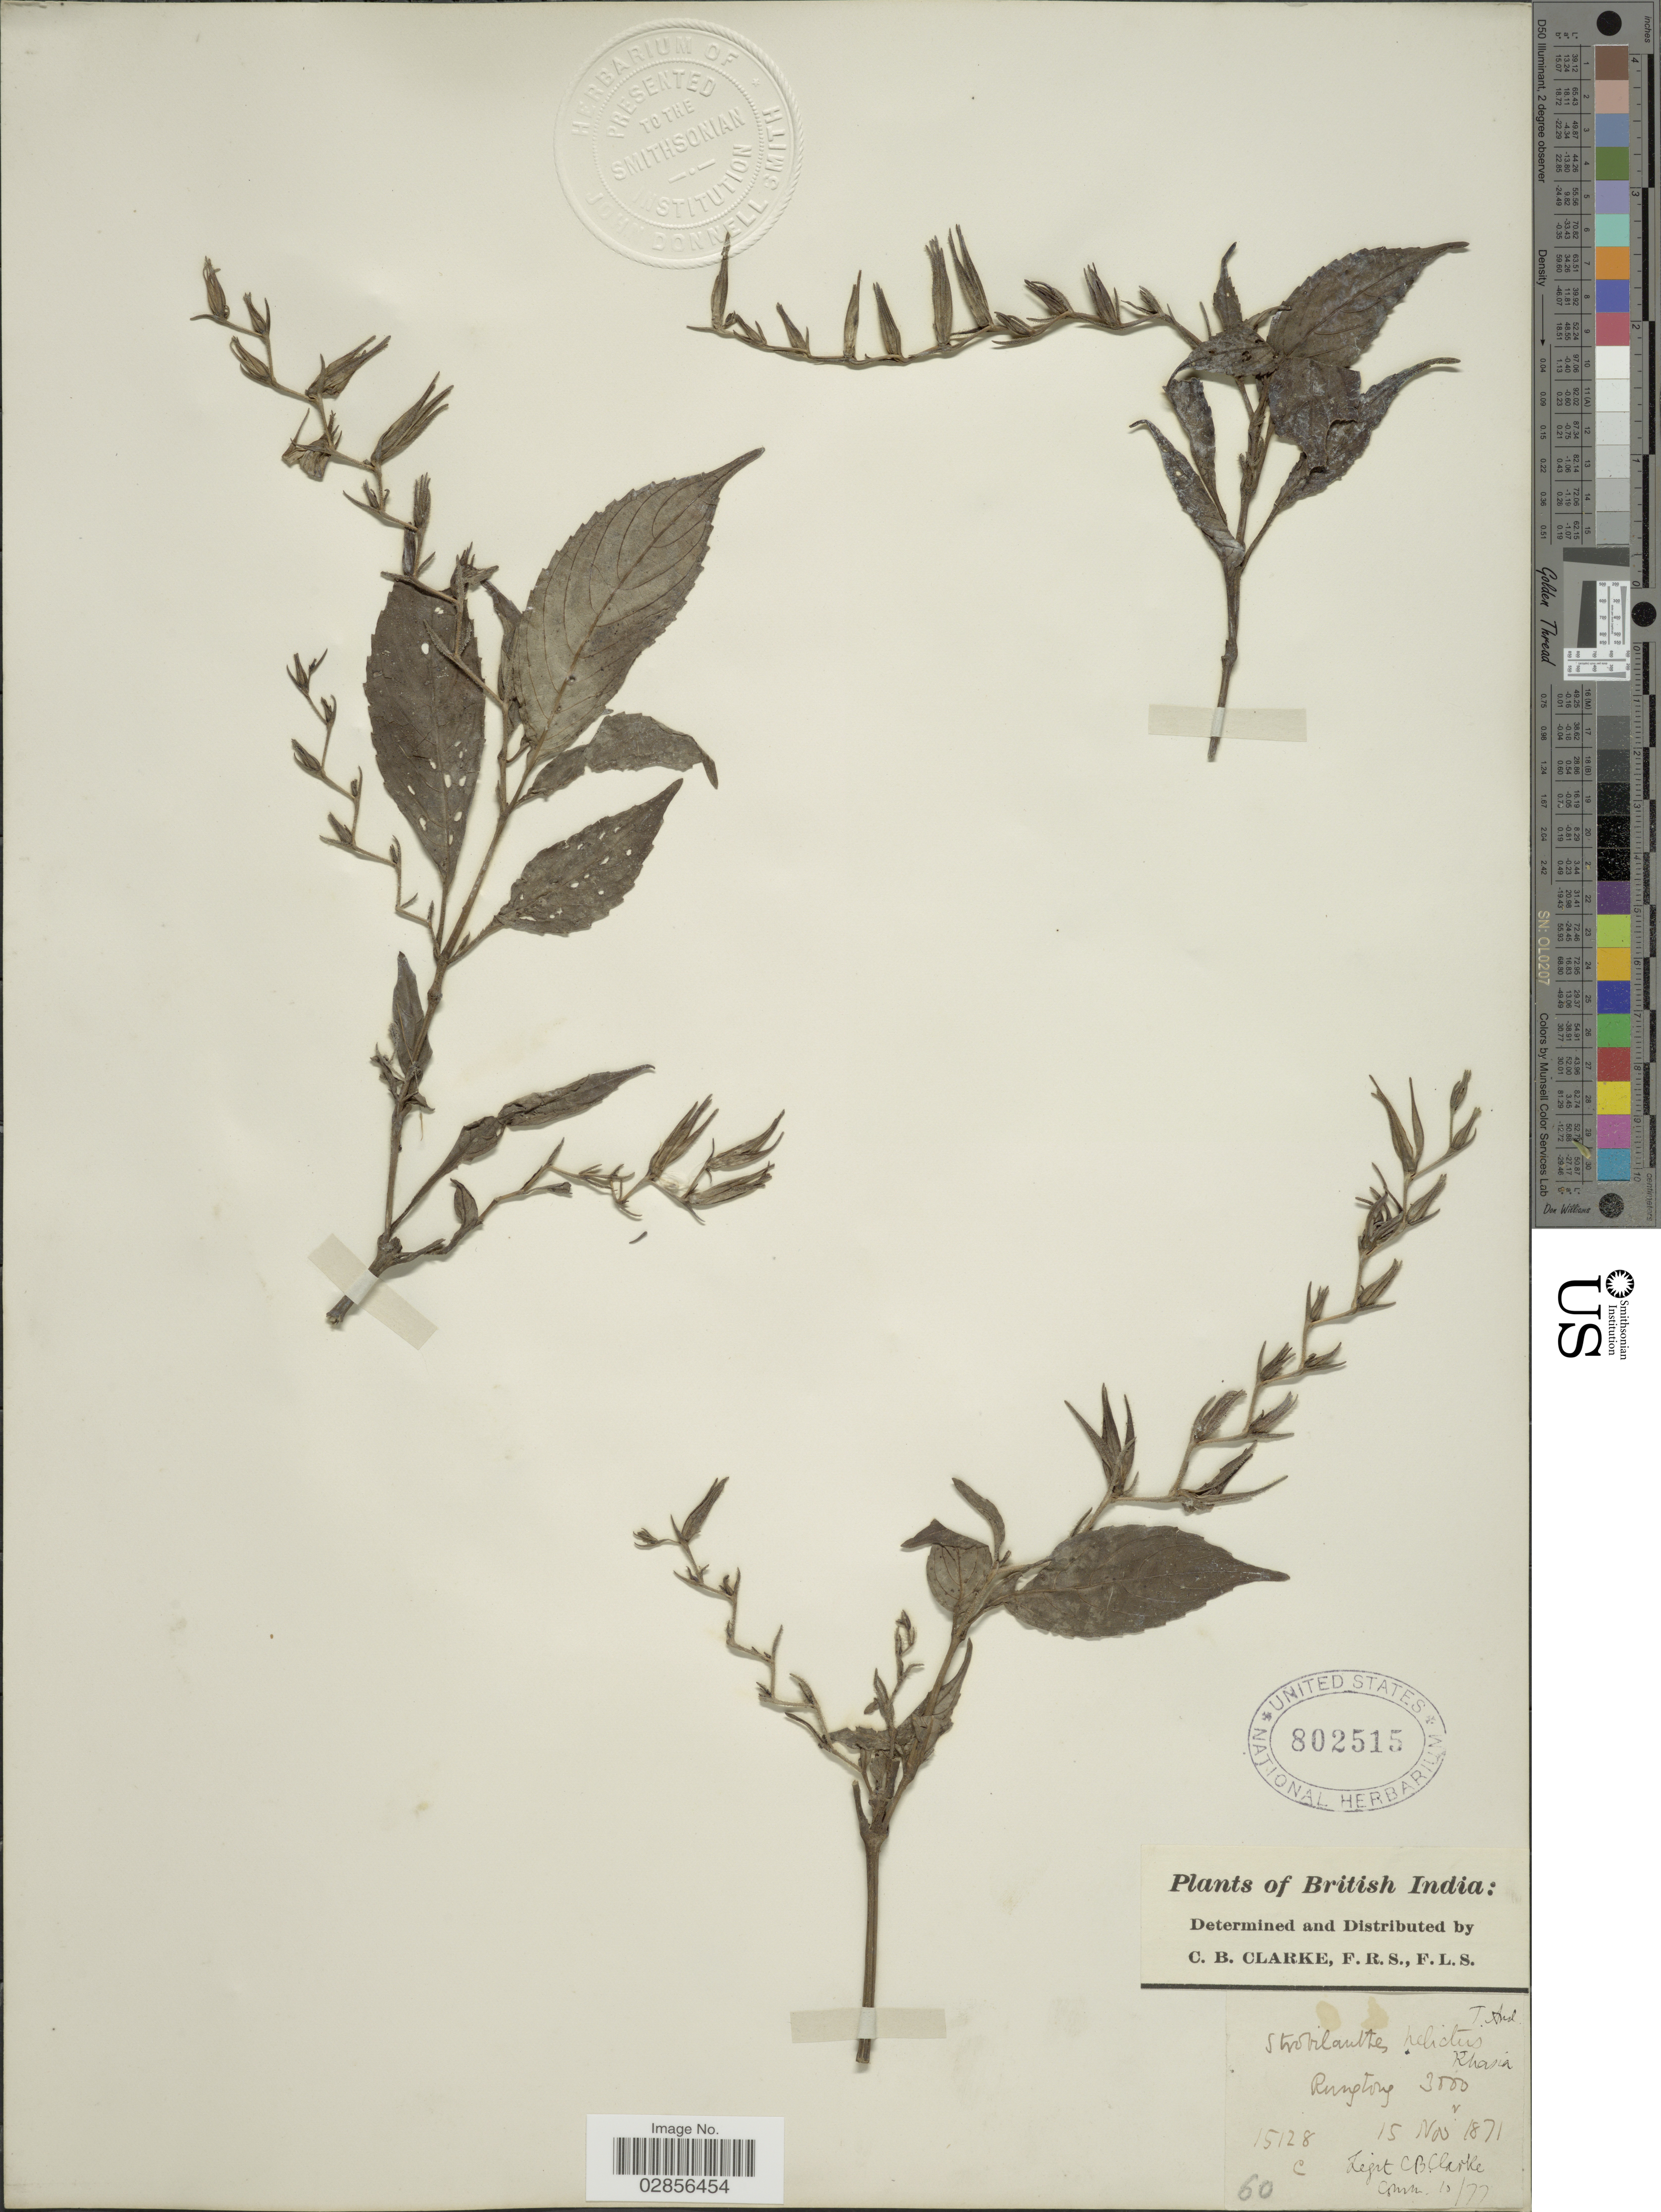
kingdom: Plantae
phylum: Tracheophyta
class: Magnoliopsida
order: Lamiales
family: Acanthaceae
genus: Strobilanthes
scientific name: Strobilanthes helicta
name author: T. Anderson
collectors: C. B. Clarke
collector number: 15128C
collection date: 1871-11-15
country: India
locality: British India. Rungtong Khasia.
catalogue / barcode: US 802515